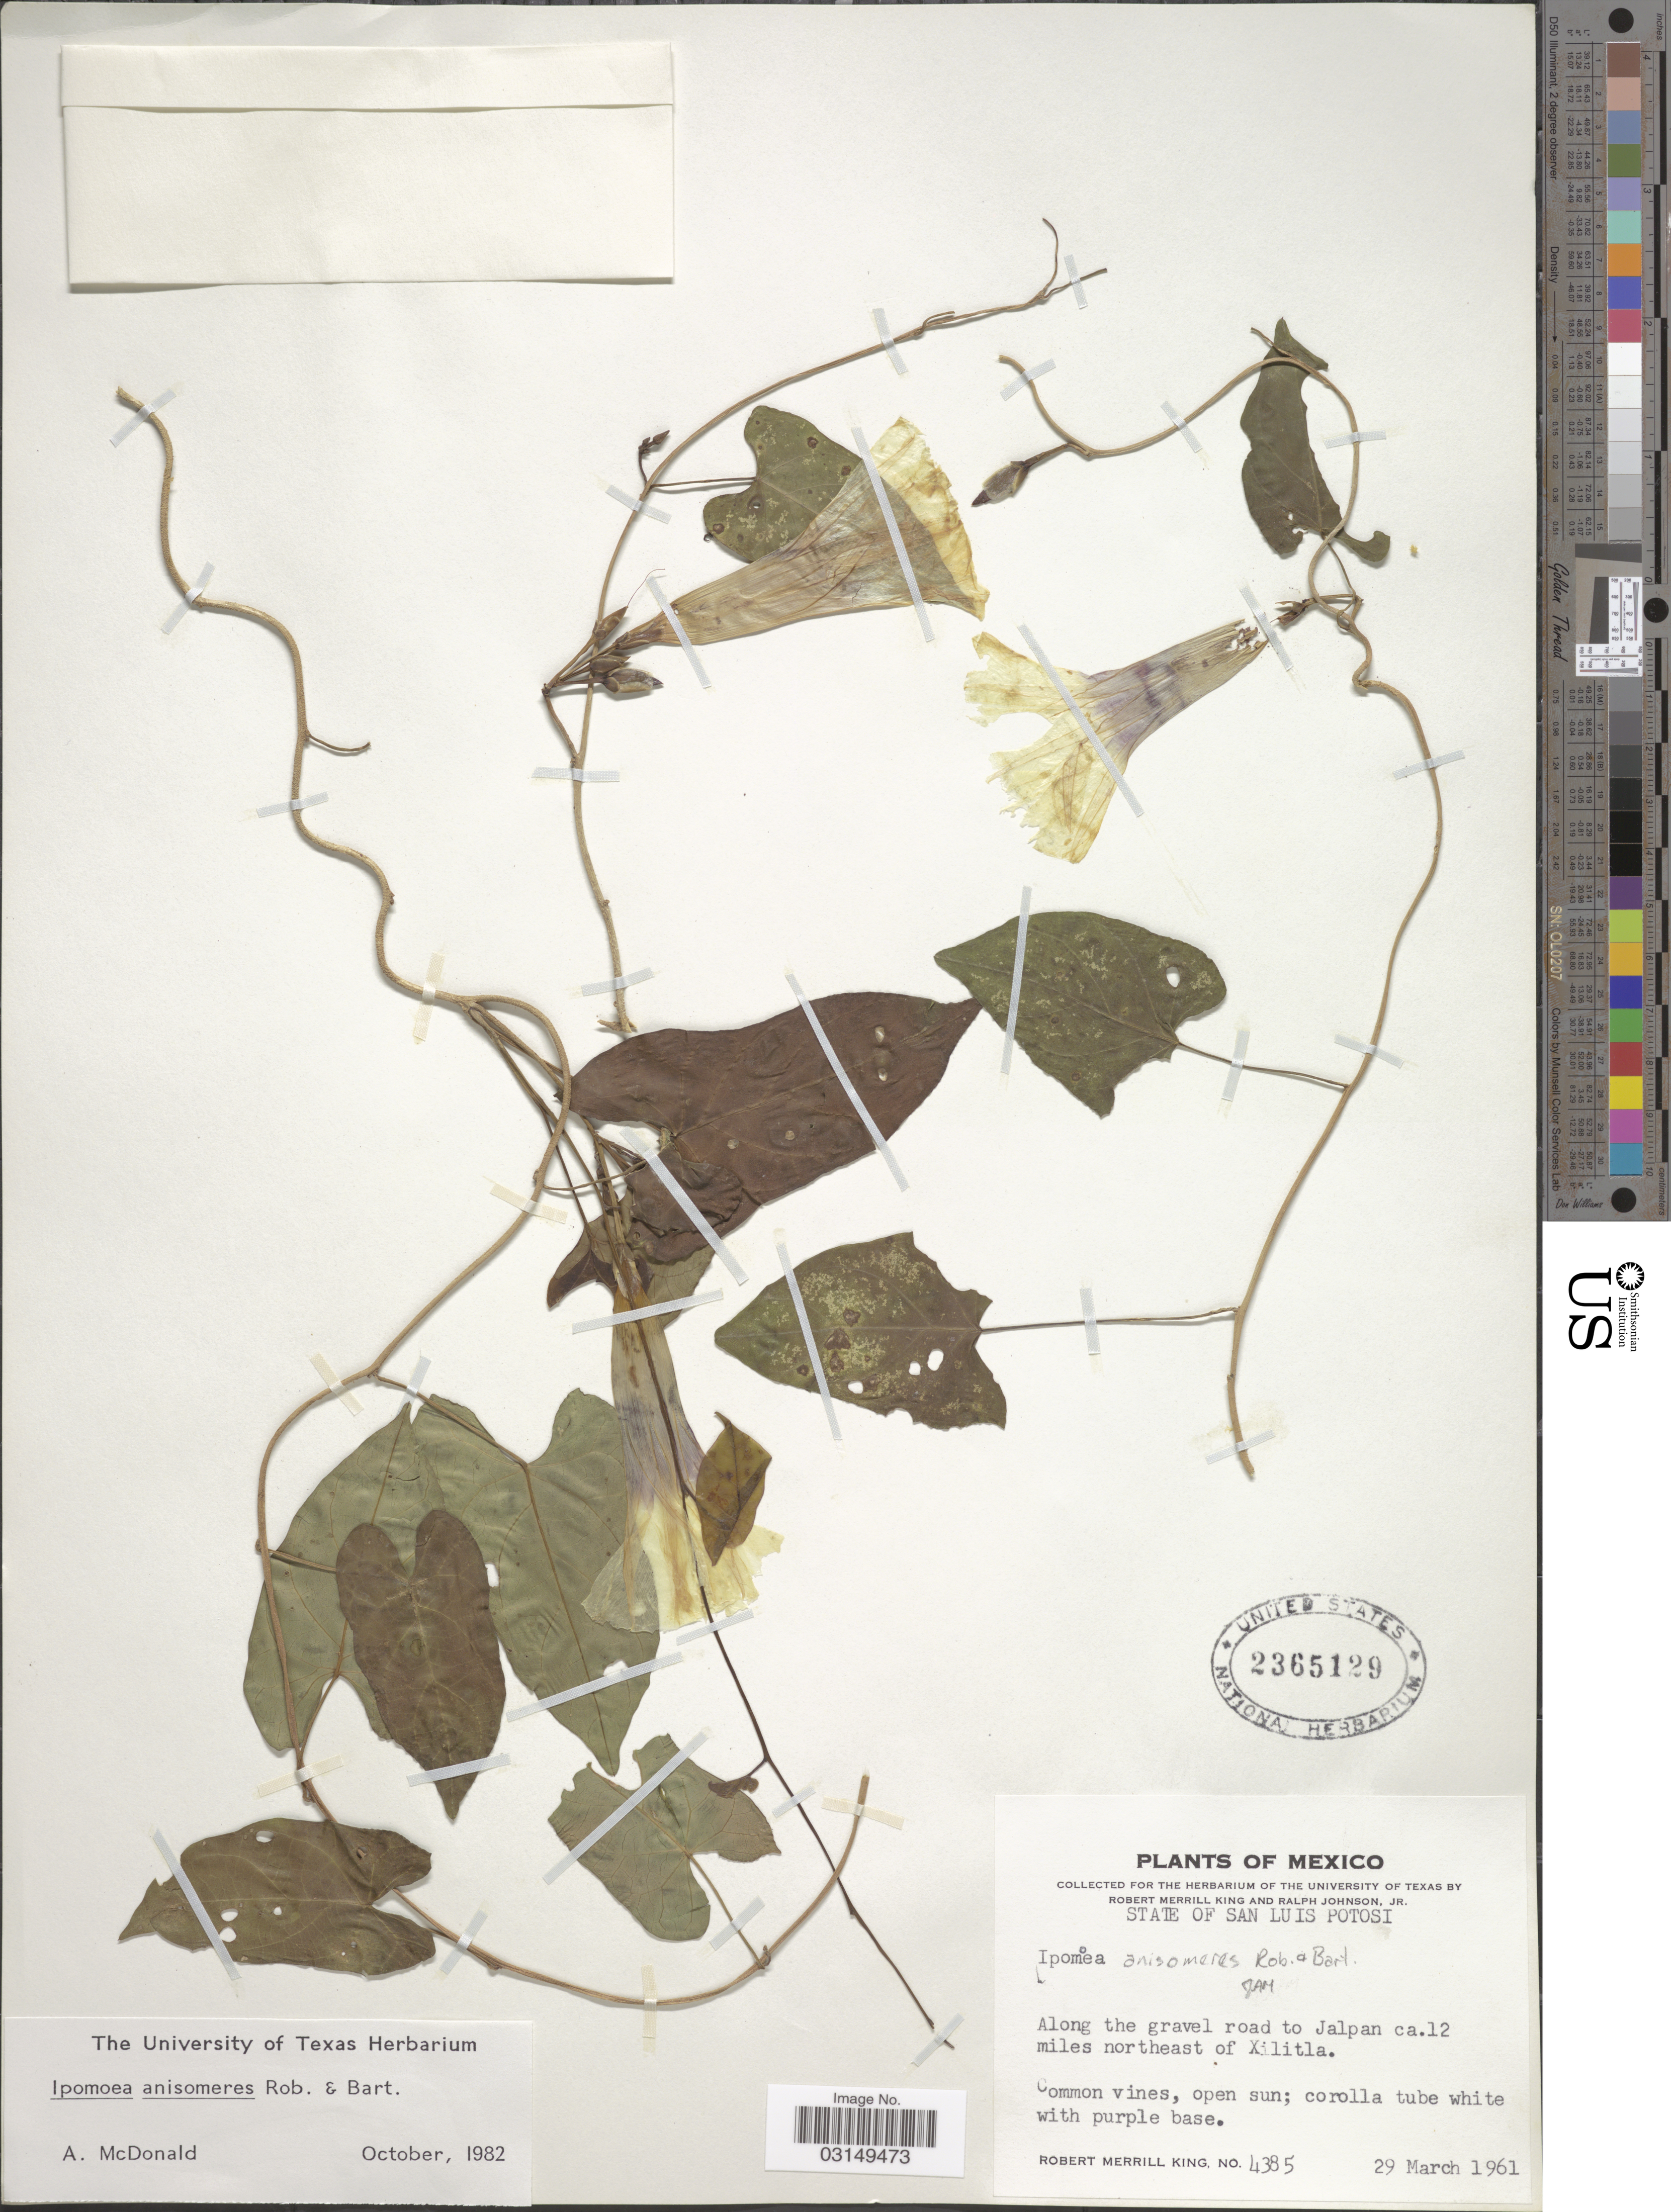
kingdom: Plantae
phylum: Tracheophyta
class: Magnoliopsida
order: Solanales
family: Convolvulaceae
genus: Ipomoea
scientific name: Ipomoea anisomeres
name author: B.L. Rob. & Bartlett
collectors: R. M. King & R. Johnson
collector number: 4385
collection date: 1961-03-29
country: Mexico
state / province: San Luis Potosí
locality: Along the gravel road to Jalpan ca. 12 miles northeast of Xilitla.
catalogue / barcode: US 2365129